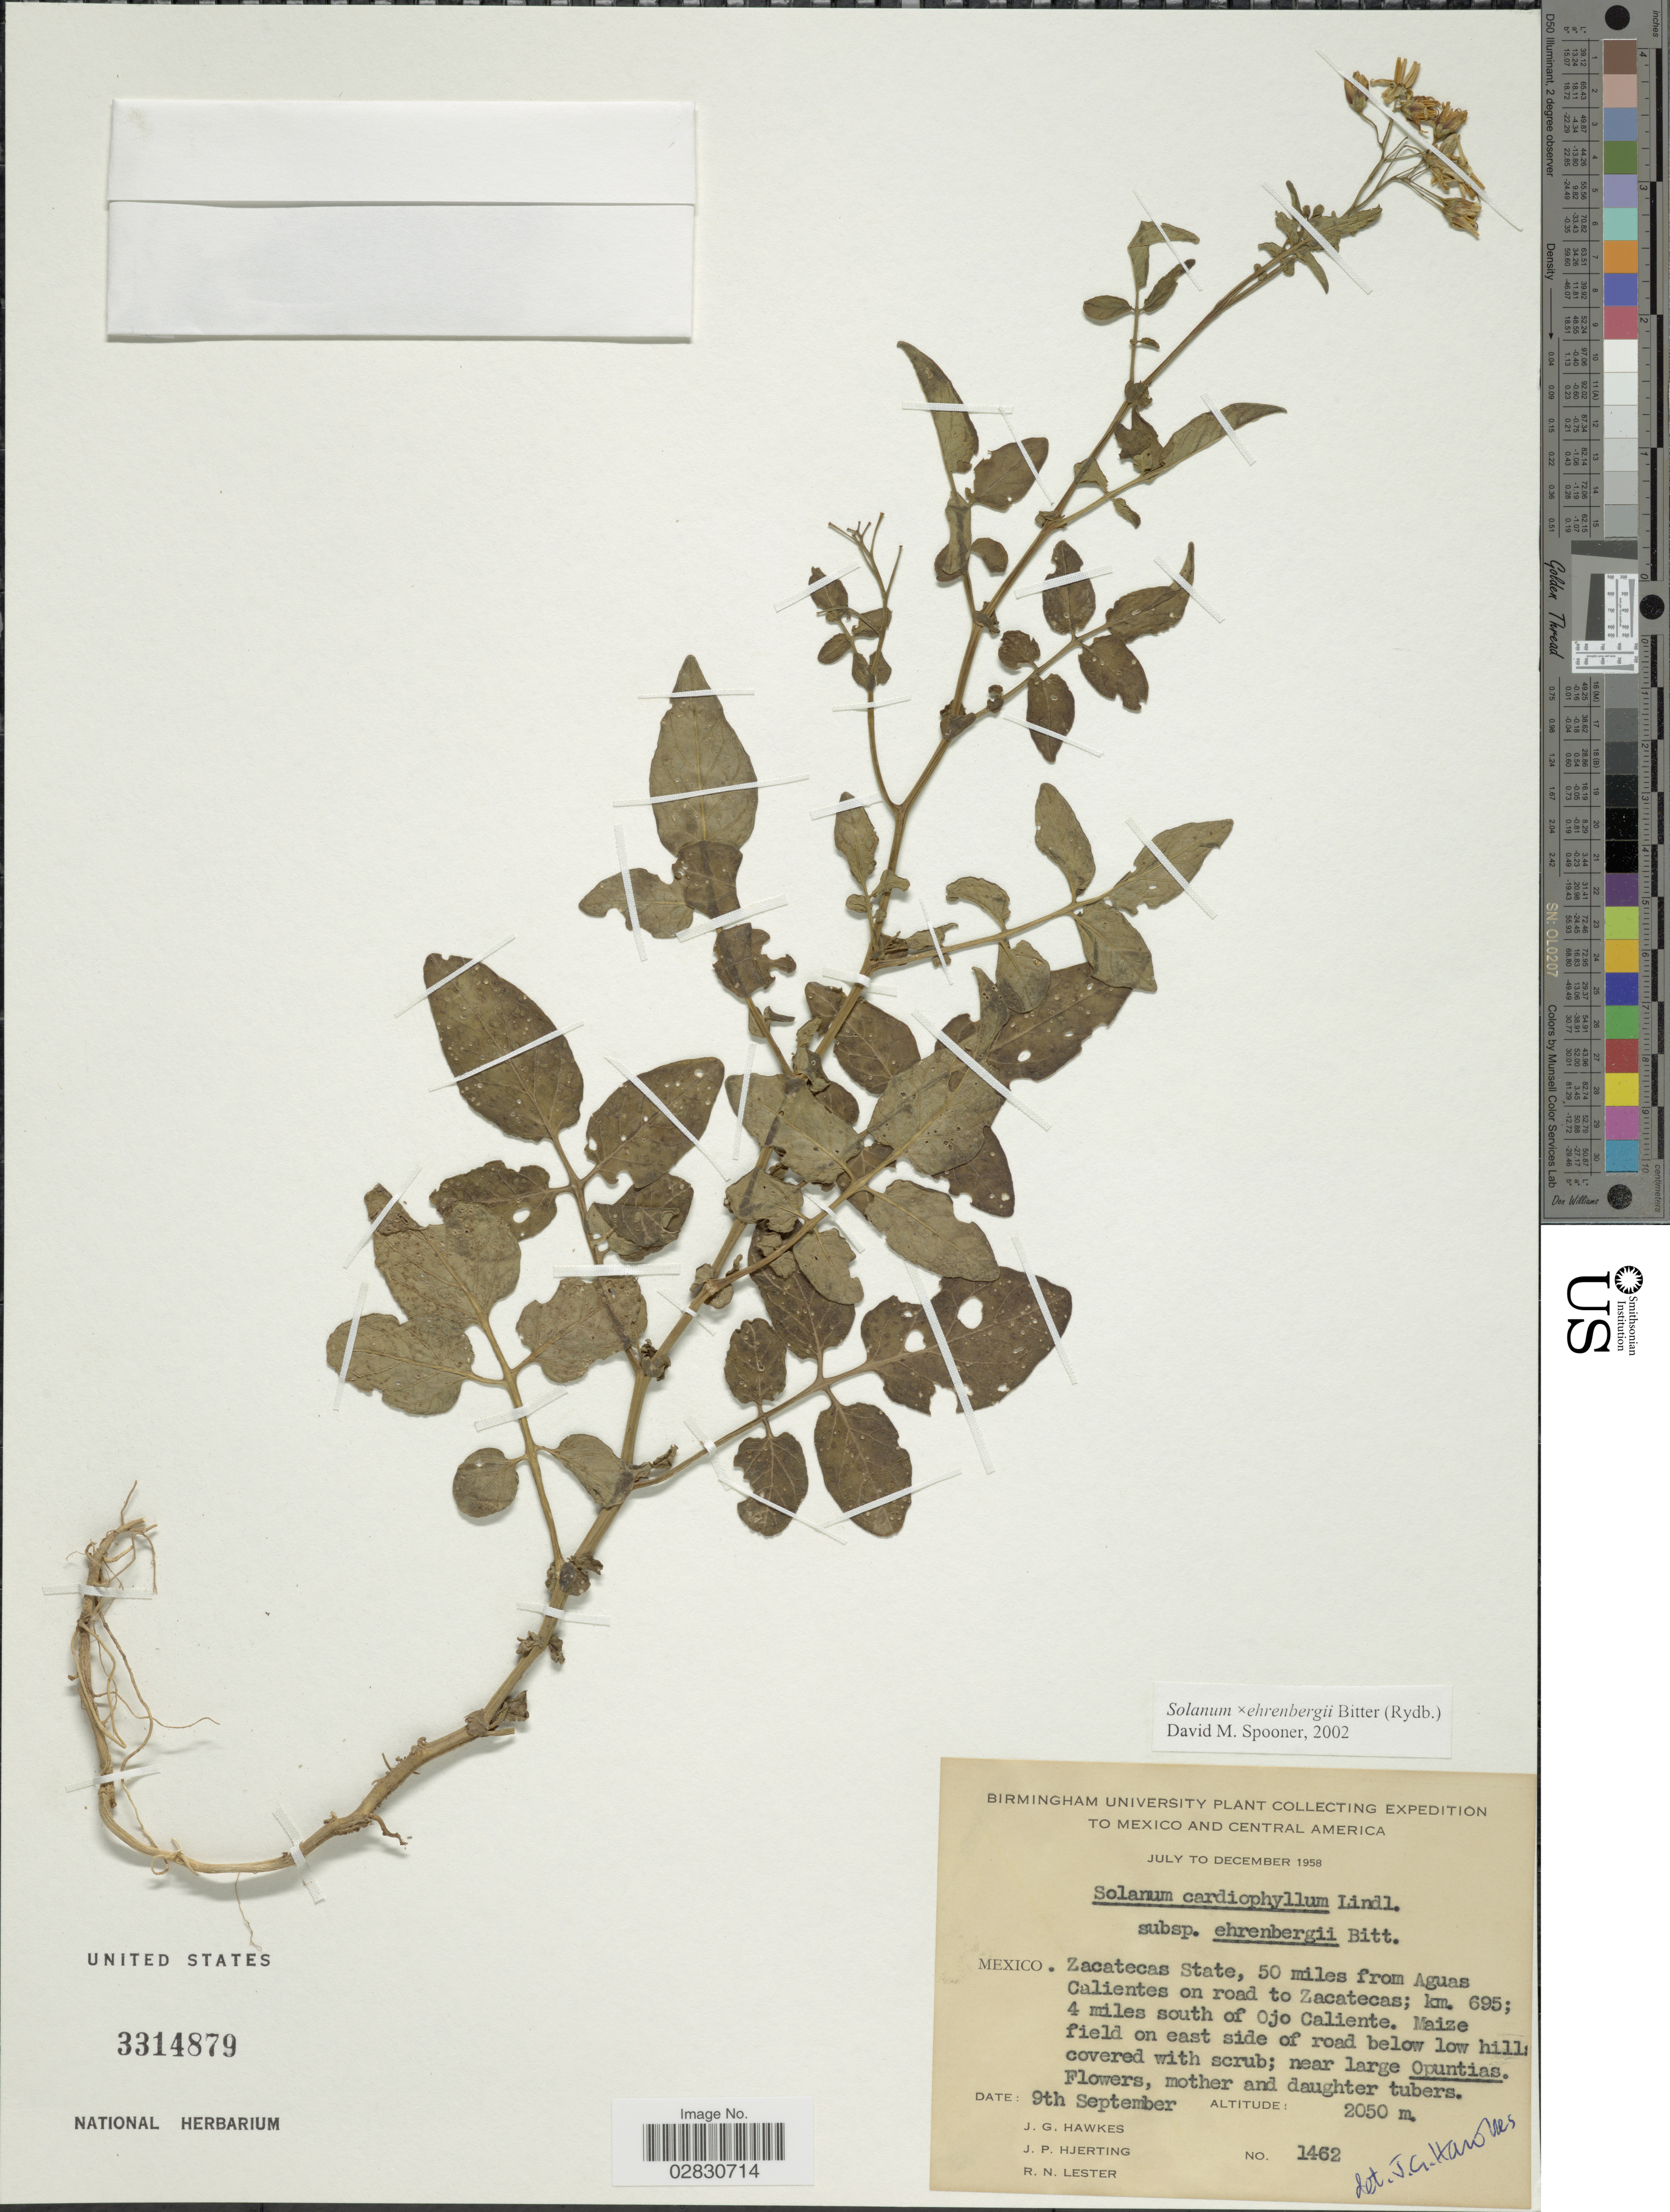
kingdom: Plantae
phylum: Tracheophyta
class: Magnoliopsida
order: Solanales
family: Solanaceae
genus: Solanum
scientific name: Solanum ehrenbergii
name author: Rydb.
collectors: J. Hawkes, J. P. Hjerting & R. Lester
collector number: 1462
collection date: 1958-09-09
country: Mexico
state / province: Zacatecas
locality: Zacatecas State, 50 miles from Aguas Calientes on road to Zacatecas; km. 695; 4 miles south of Ojo Caliente, Maize field on east side of road below low hills.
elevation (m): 2050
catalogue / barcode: US 3314879